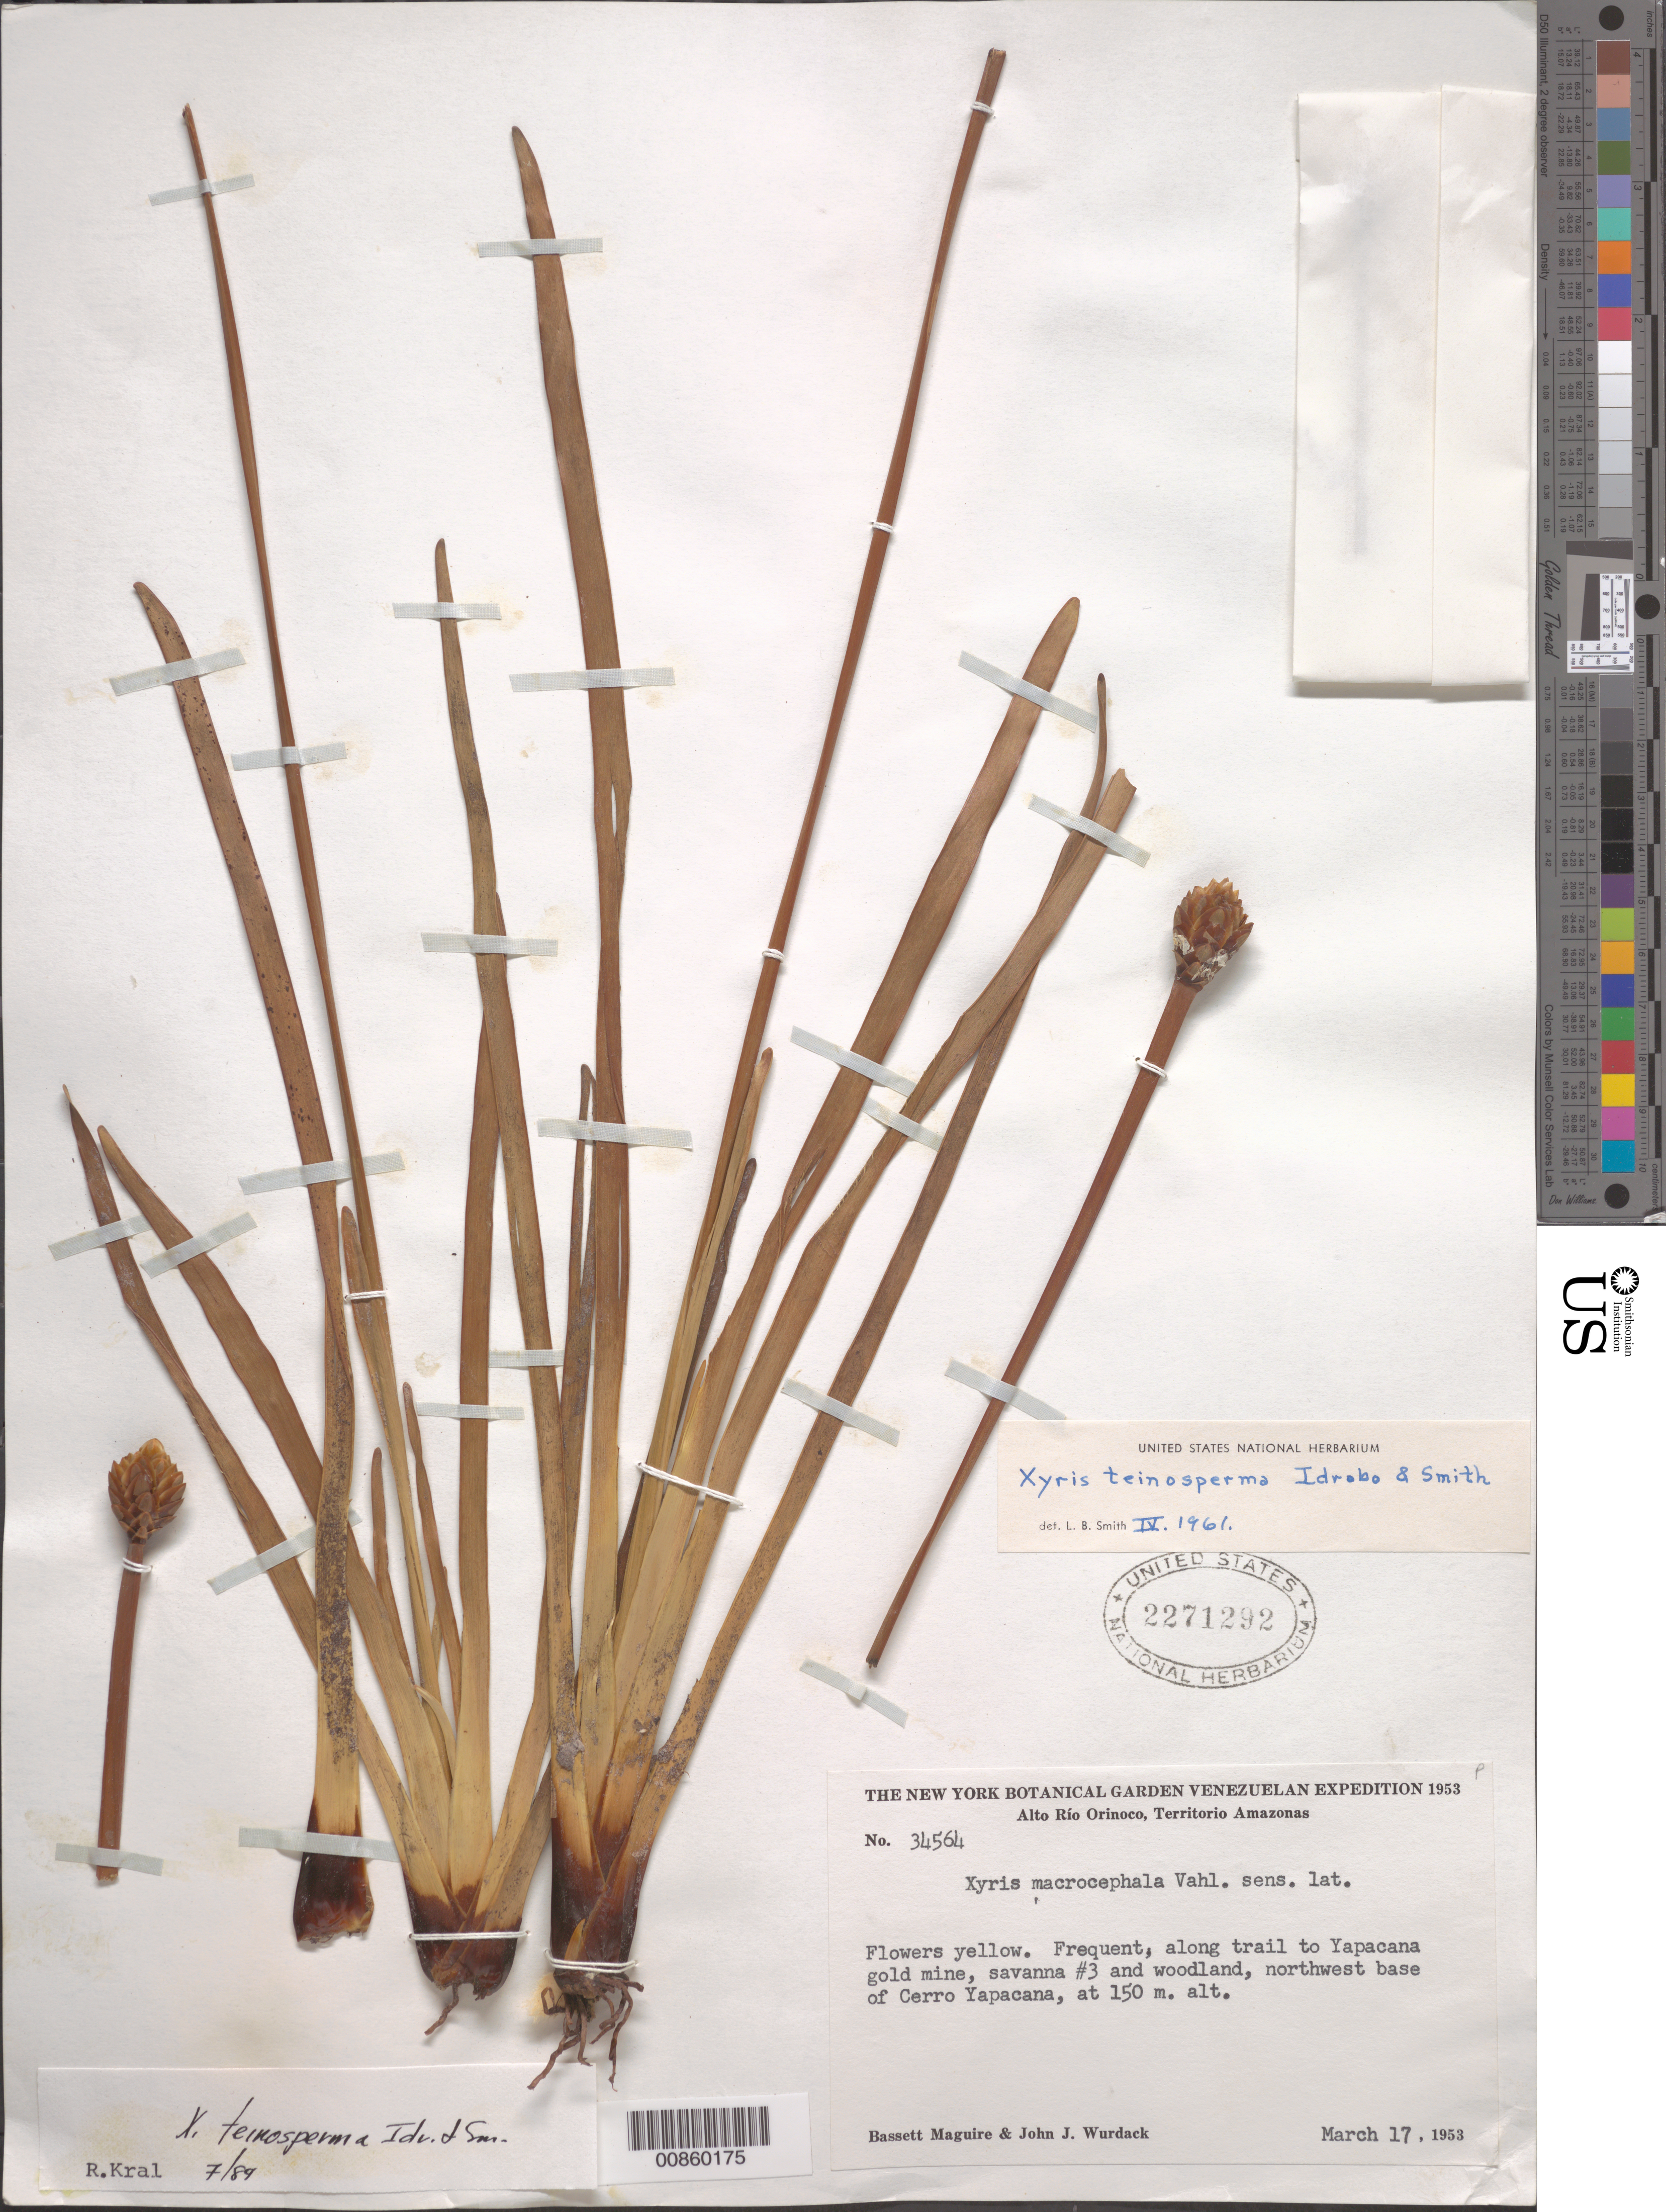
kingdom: Plantae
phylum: Tracheophyta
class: Liliopsida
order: Poales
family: Xyridaceae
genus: Xyris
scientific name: Xyris teinosperma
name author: Idrobo & L.B. Sm.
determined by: Kral, Robert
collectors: B. Maguire & J. J. Wurdack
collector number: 34564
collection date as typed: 17-Mar-53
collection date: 1953-03-17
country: Venezuela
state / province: Amazonas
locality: Alto Río Orinoco, Cerro Yapacána, NW base, Savanna III, along trail to Yapacan gold mine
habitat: Savanna and woodland.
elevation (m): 150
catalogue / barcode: US 2271292